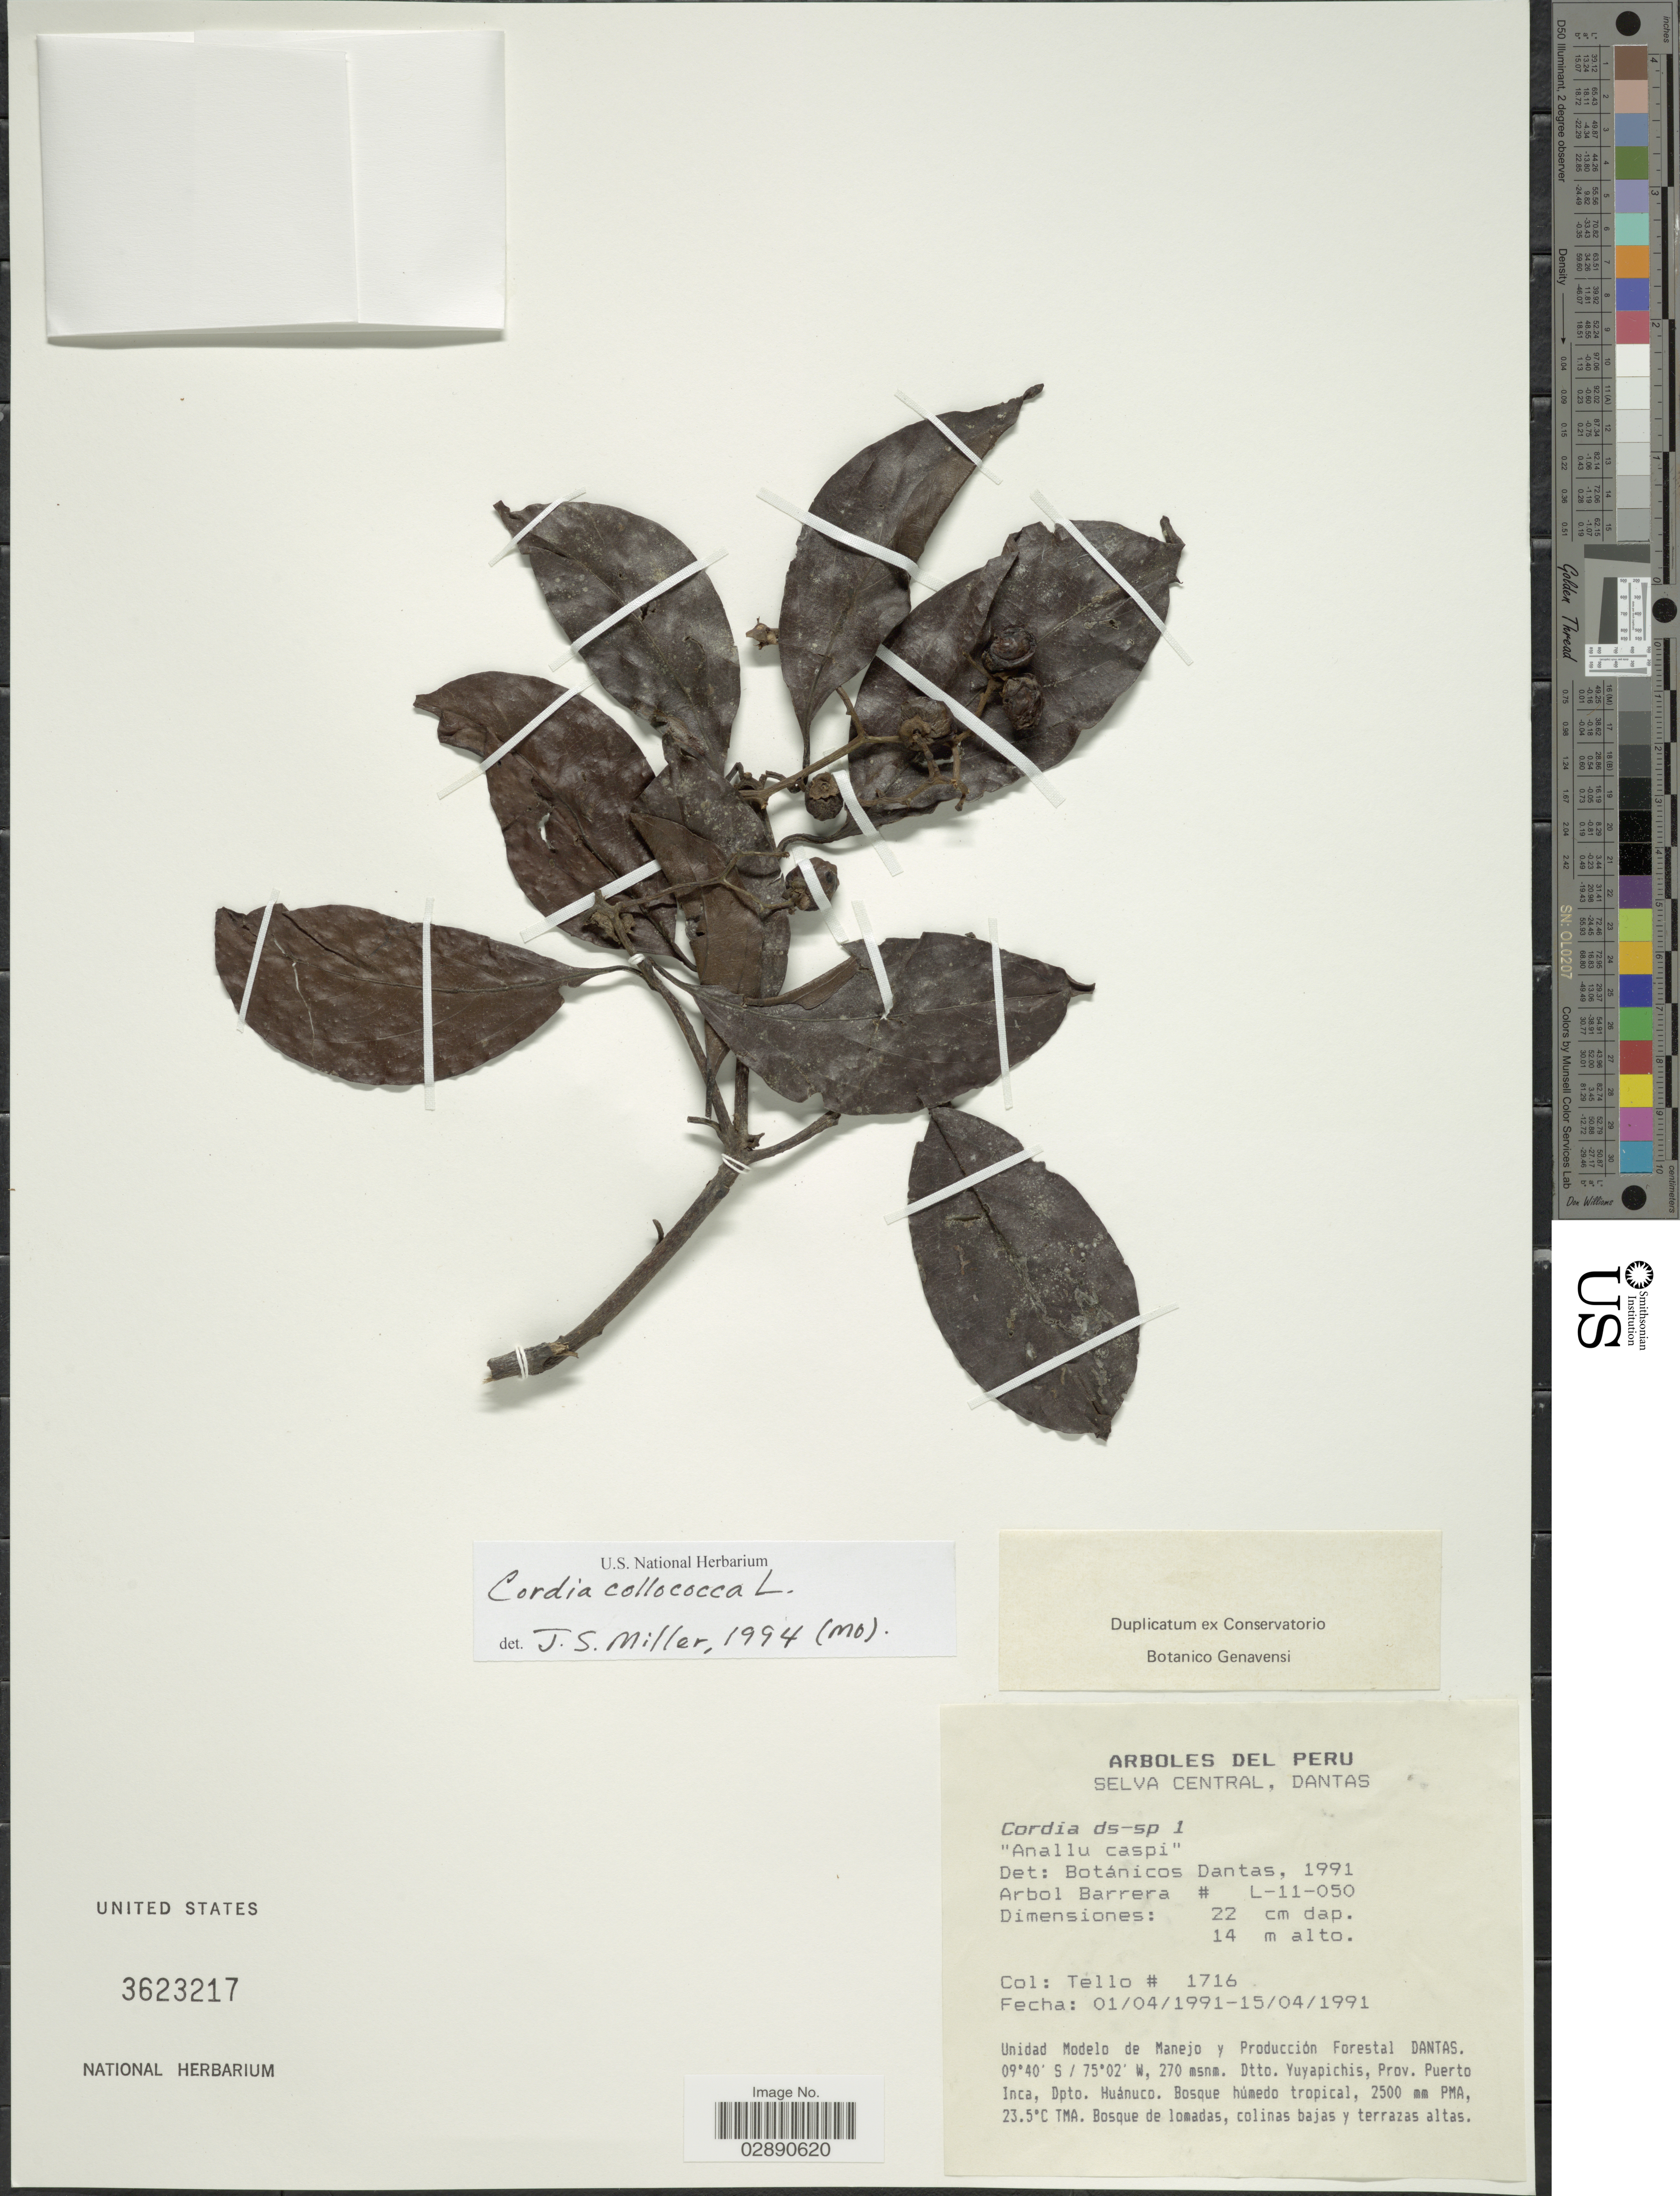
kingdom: Plantae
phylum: Tracheophyta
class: Magnoliopsida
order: Boraginales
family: Cordiaceae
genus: Cordia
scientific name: Cordia collococca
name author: L.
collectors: -. Tello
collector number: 1716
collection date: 1991-04-01/1991-04-15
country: Peru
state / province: Huánuco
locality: Selva Central, Dantas. Unidad Modelo de Manejo y Producción Forestal Dantas. Dtto. Yuyapichis, Prov. Puerto Inca, Dpto. Huánuco.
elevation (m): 270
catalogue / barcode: US 3623217